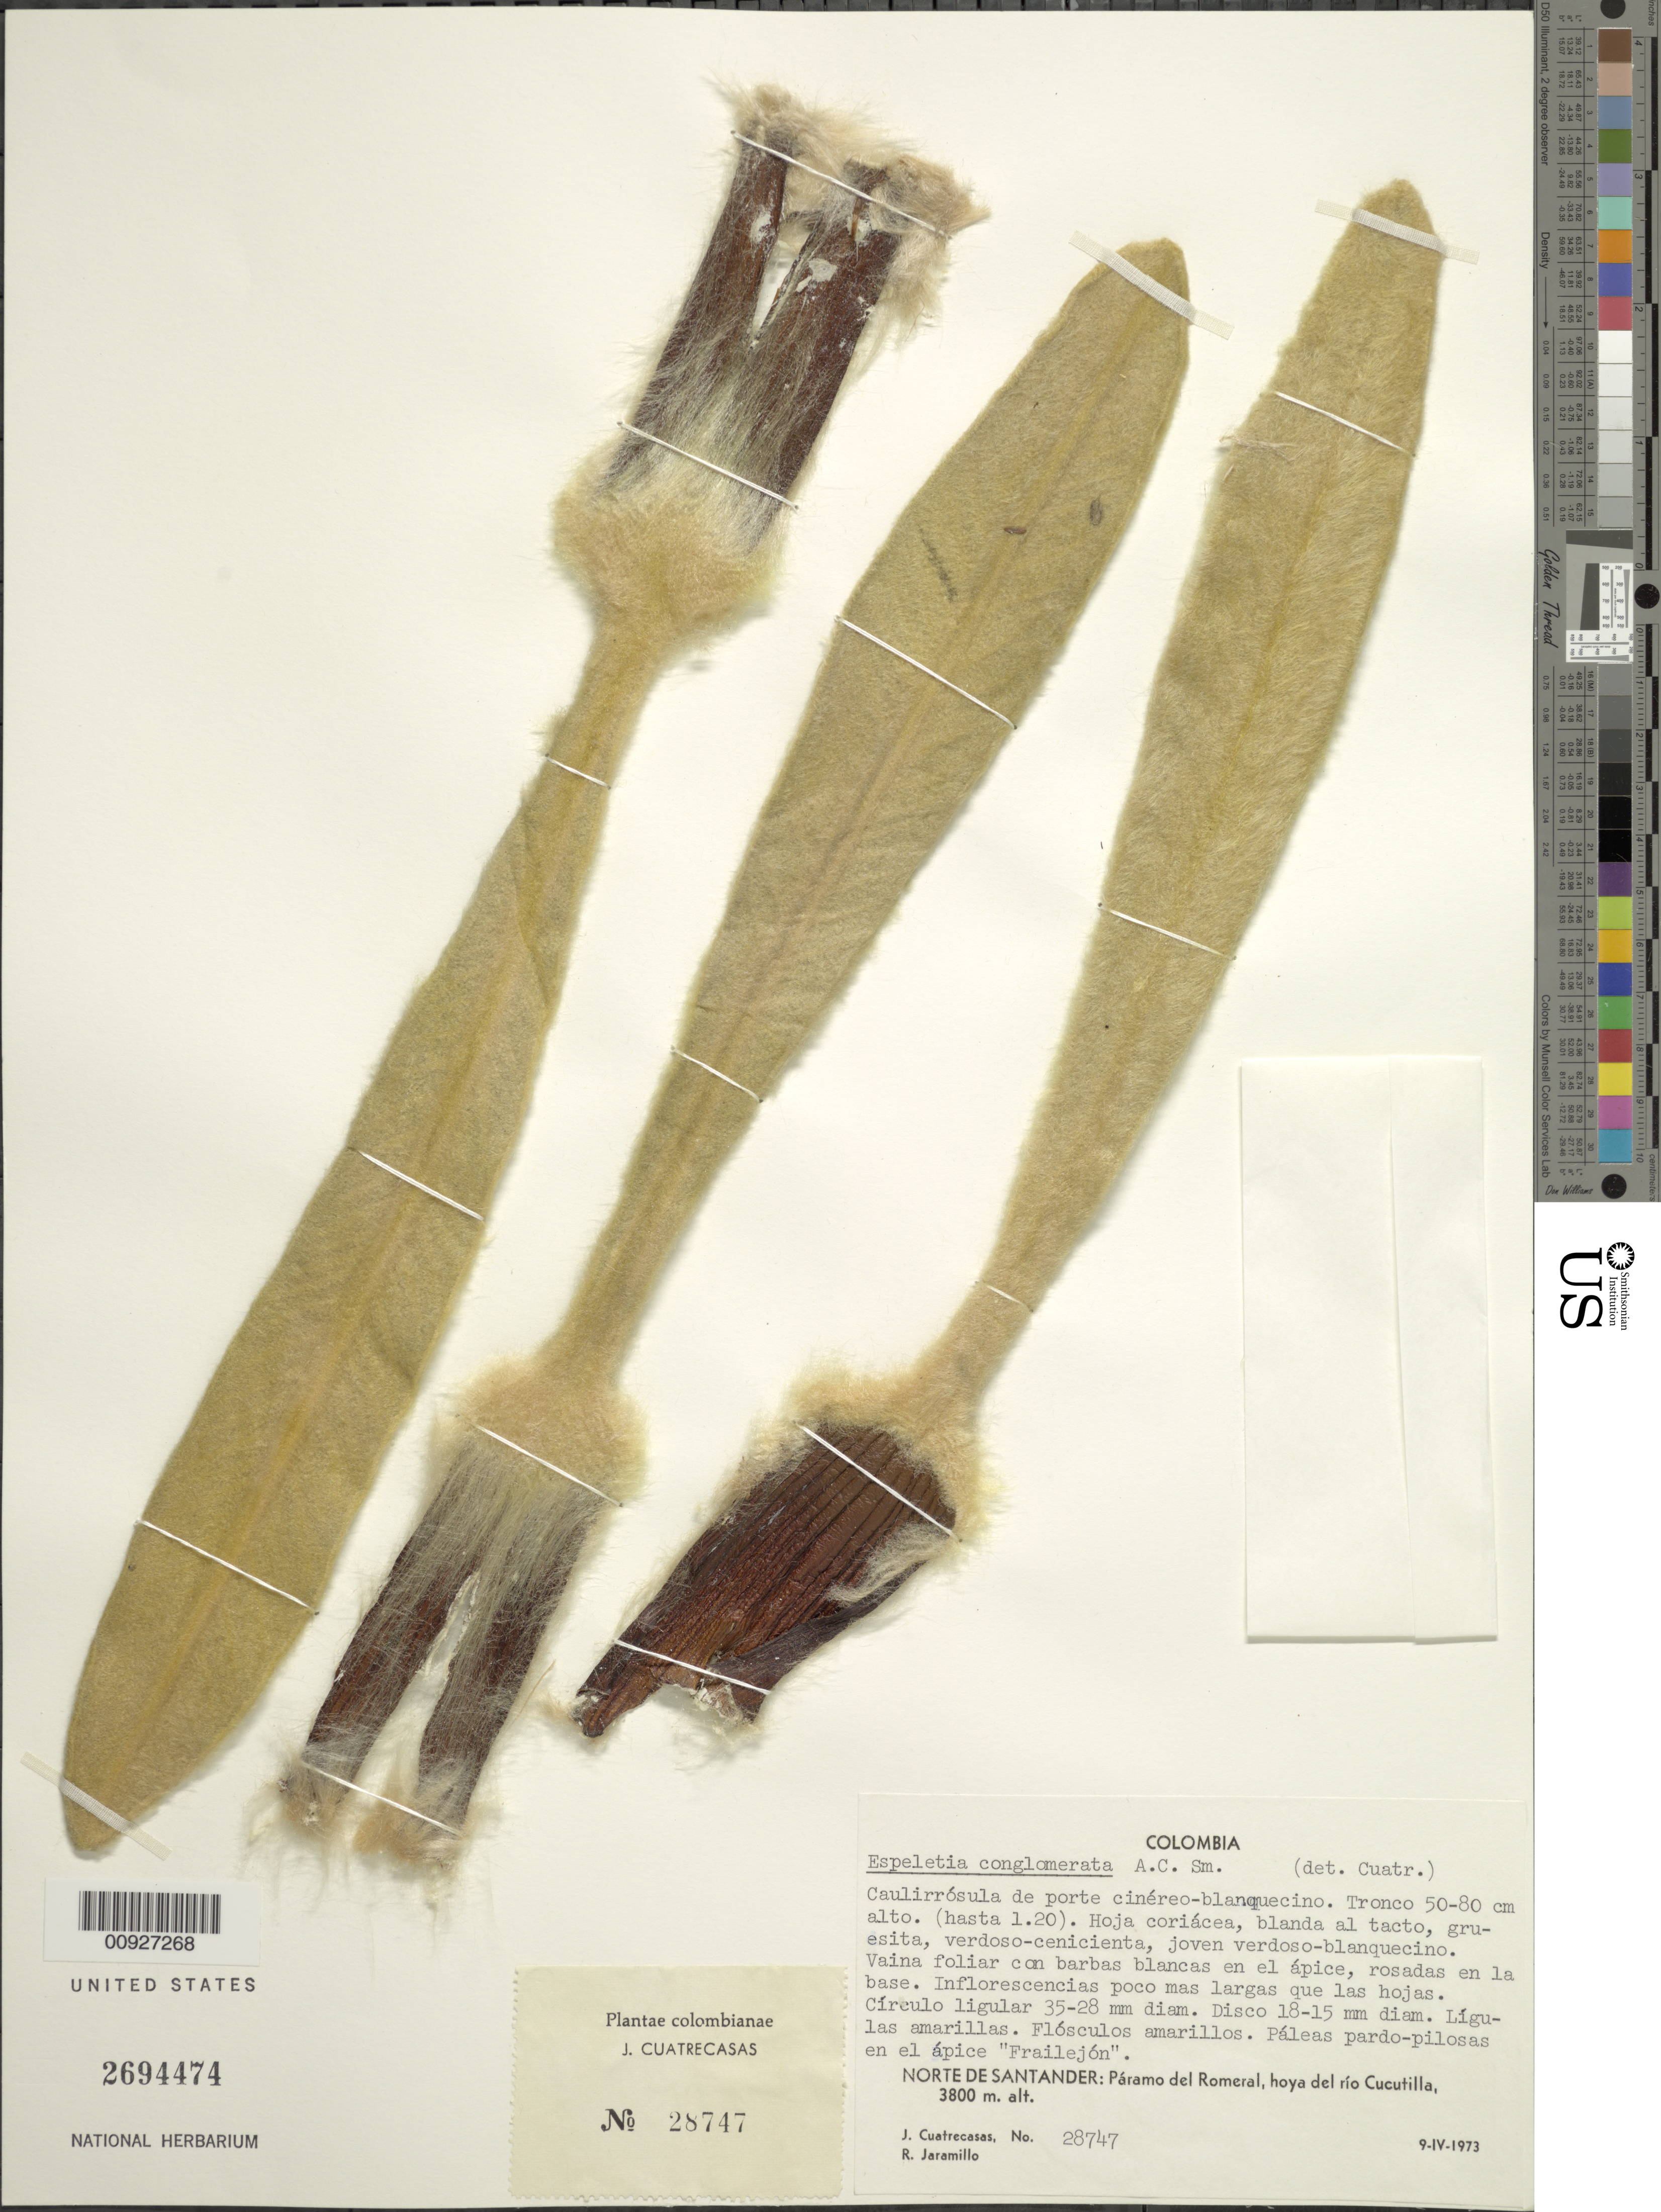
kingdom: Plantae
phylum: Tracheophyta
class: Magnoliopsida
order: Asterales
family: Asteraceae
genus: Espeletia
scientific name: Espeletia conglomerata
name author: A.C. Sm.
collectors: J. Cuatrecasas & R. Jaramillo M.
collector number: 28747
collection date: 1973-04-09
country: Colombia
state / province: Norte de Santander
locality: Páramo del Romeral. P. del Romeral, hoya del río Cucutilla.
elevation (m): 3800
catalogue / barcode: US 2694474